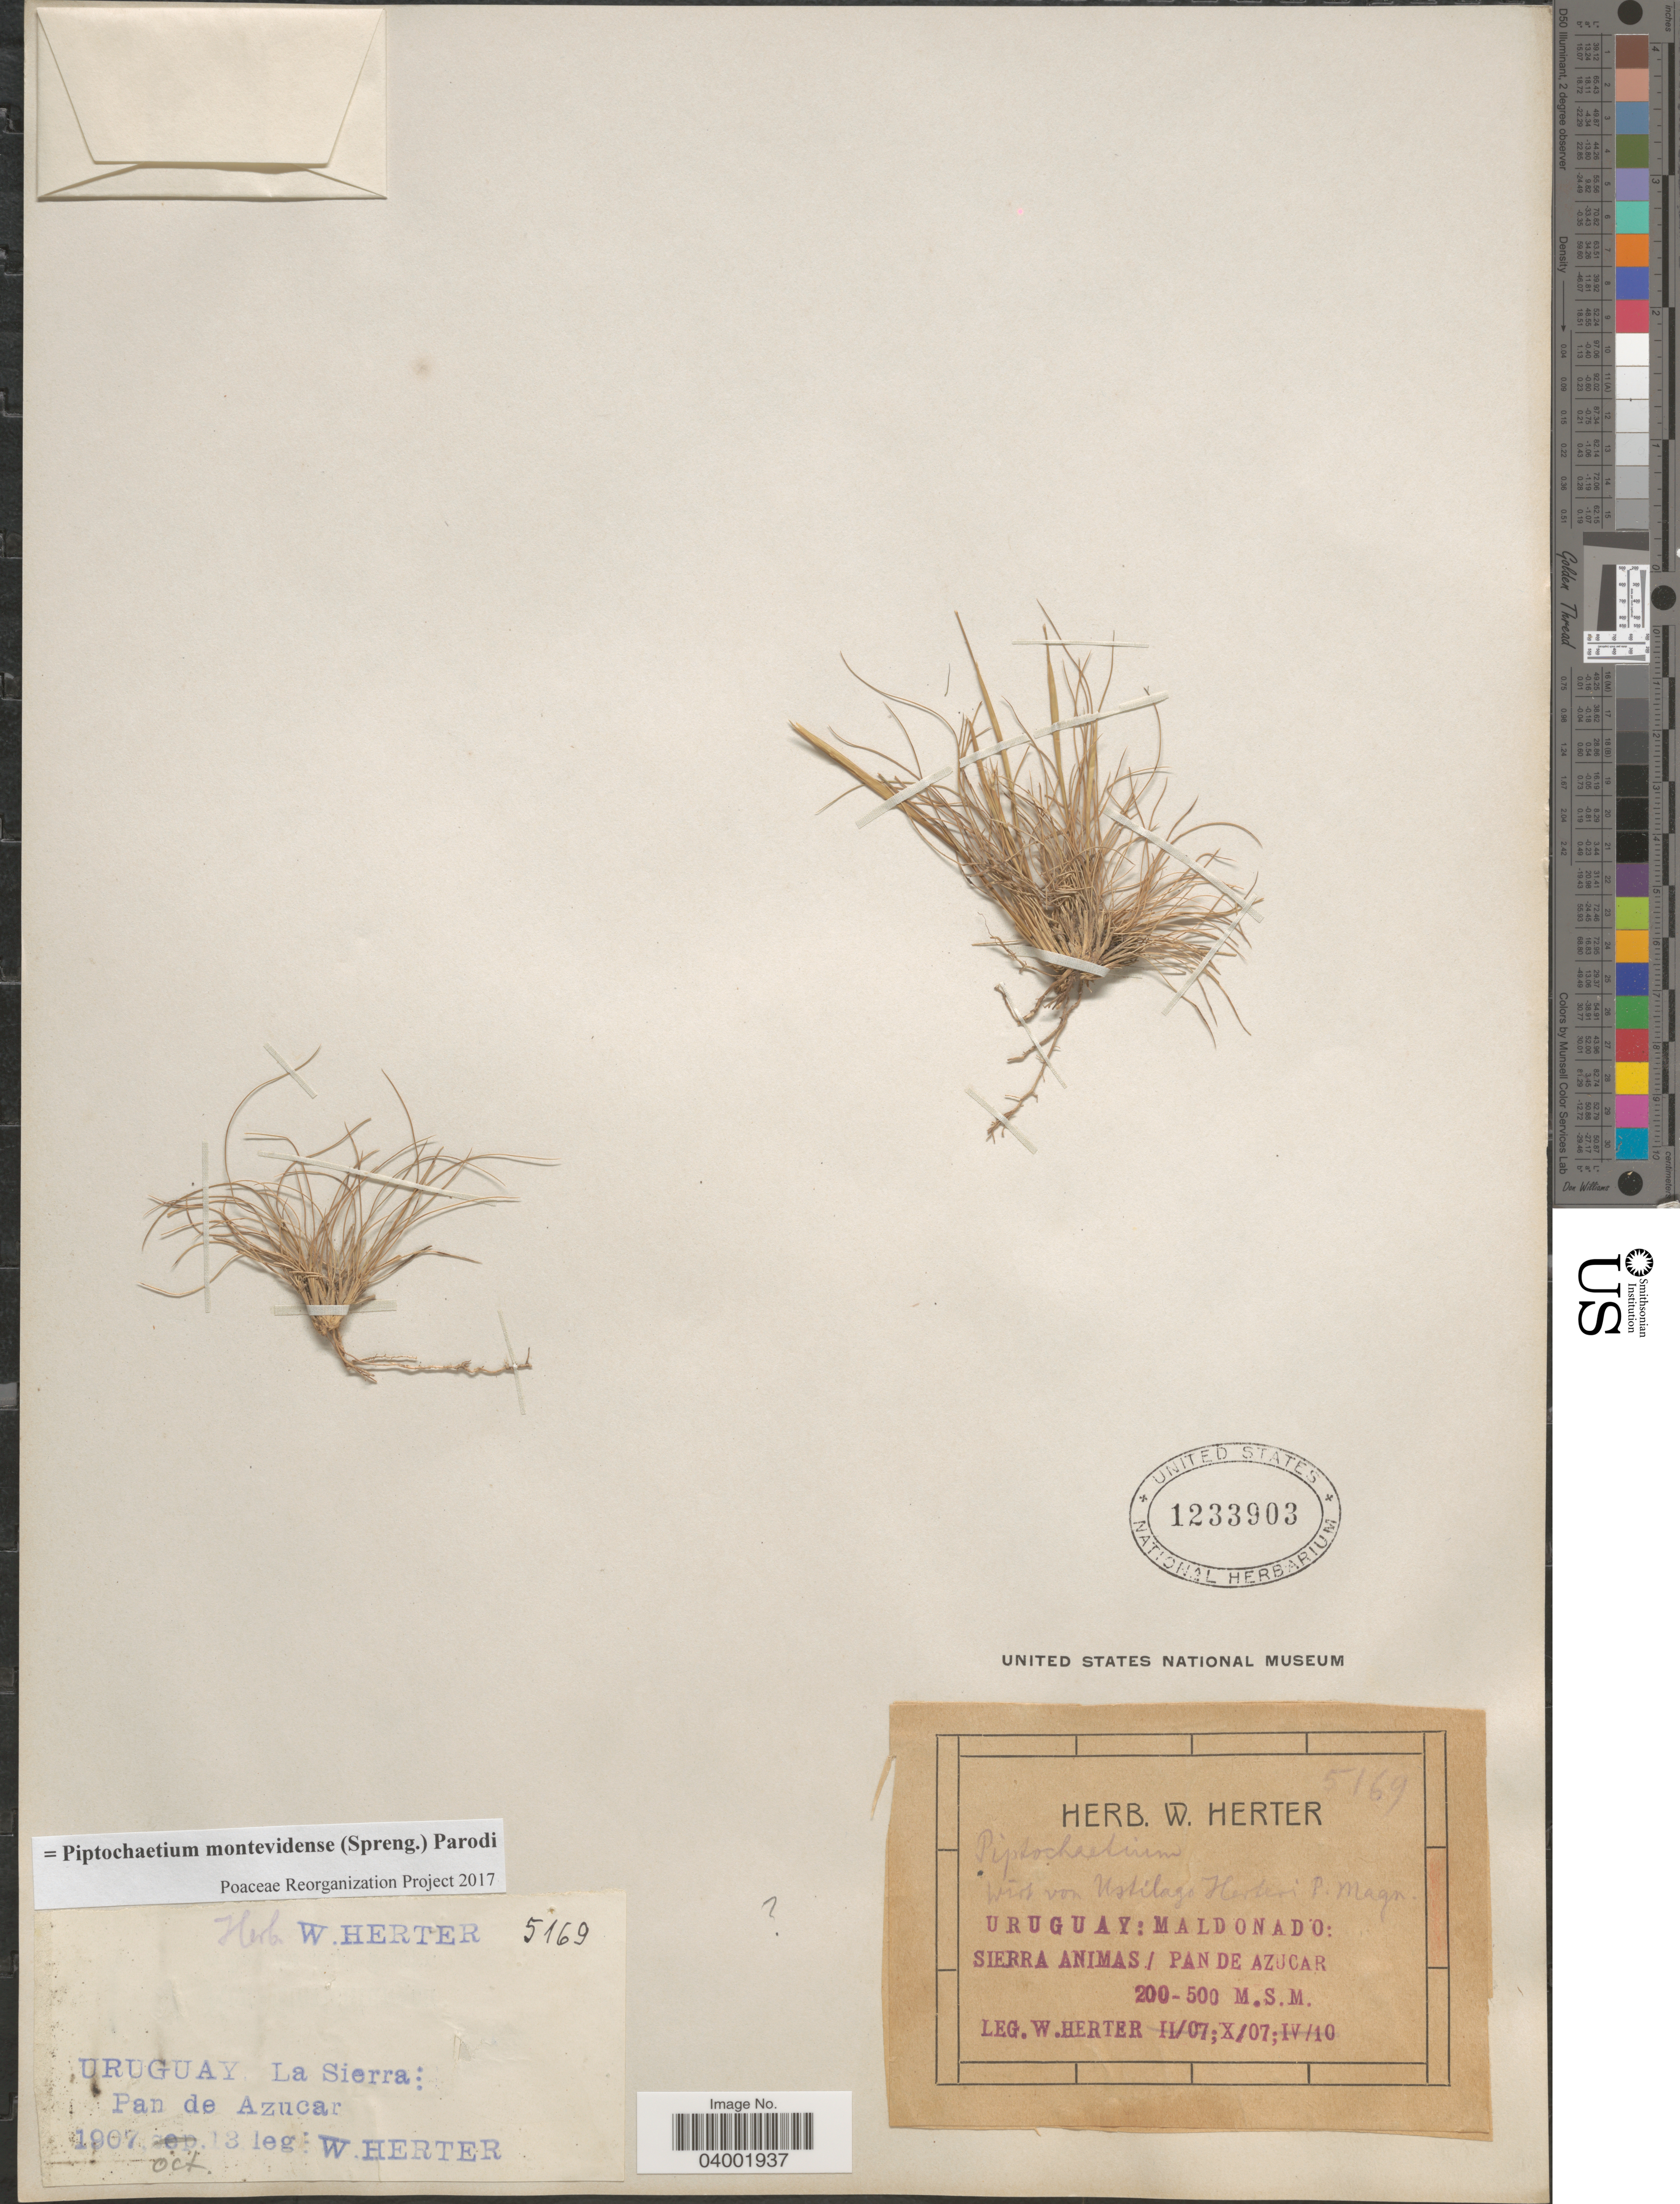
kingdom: Plantae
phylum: Tracheophyta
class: Liliopsida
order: Poales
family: Poaceae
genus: Piptochaetium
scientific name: Piptochaetium montevidense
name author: (Spreng.) Parodi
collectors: W. G. Herter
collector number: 5169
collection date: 1907-10-13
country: Uruguay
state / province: Maldonado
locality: La Sierra: Pan de Azucar. Sierra Animas.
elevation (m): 200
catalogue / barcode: US 1233903